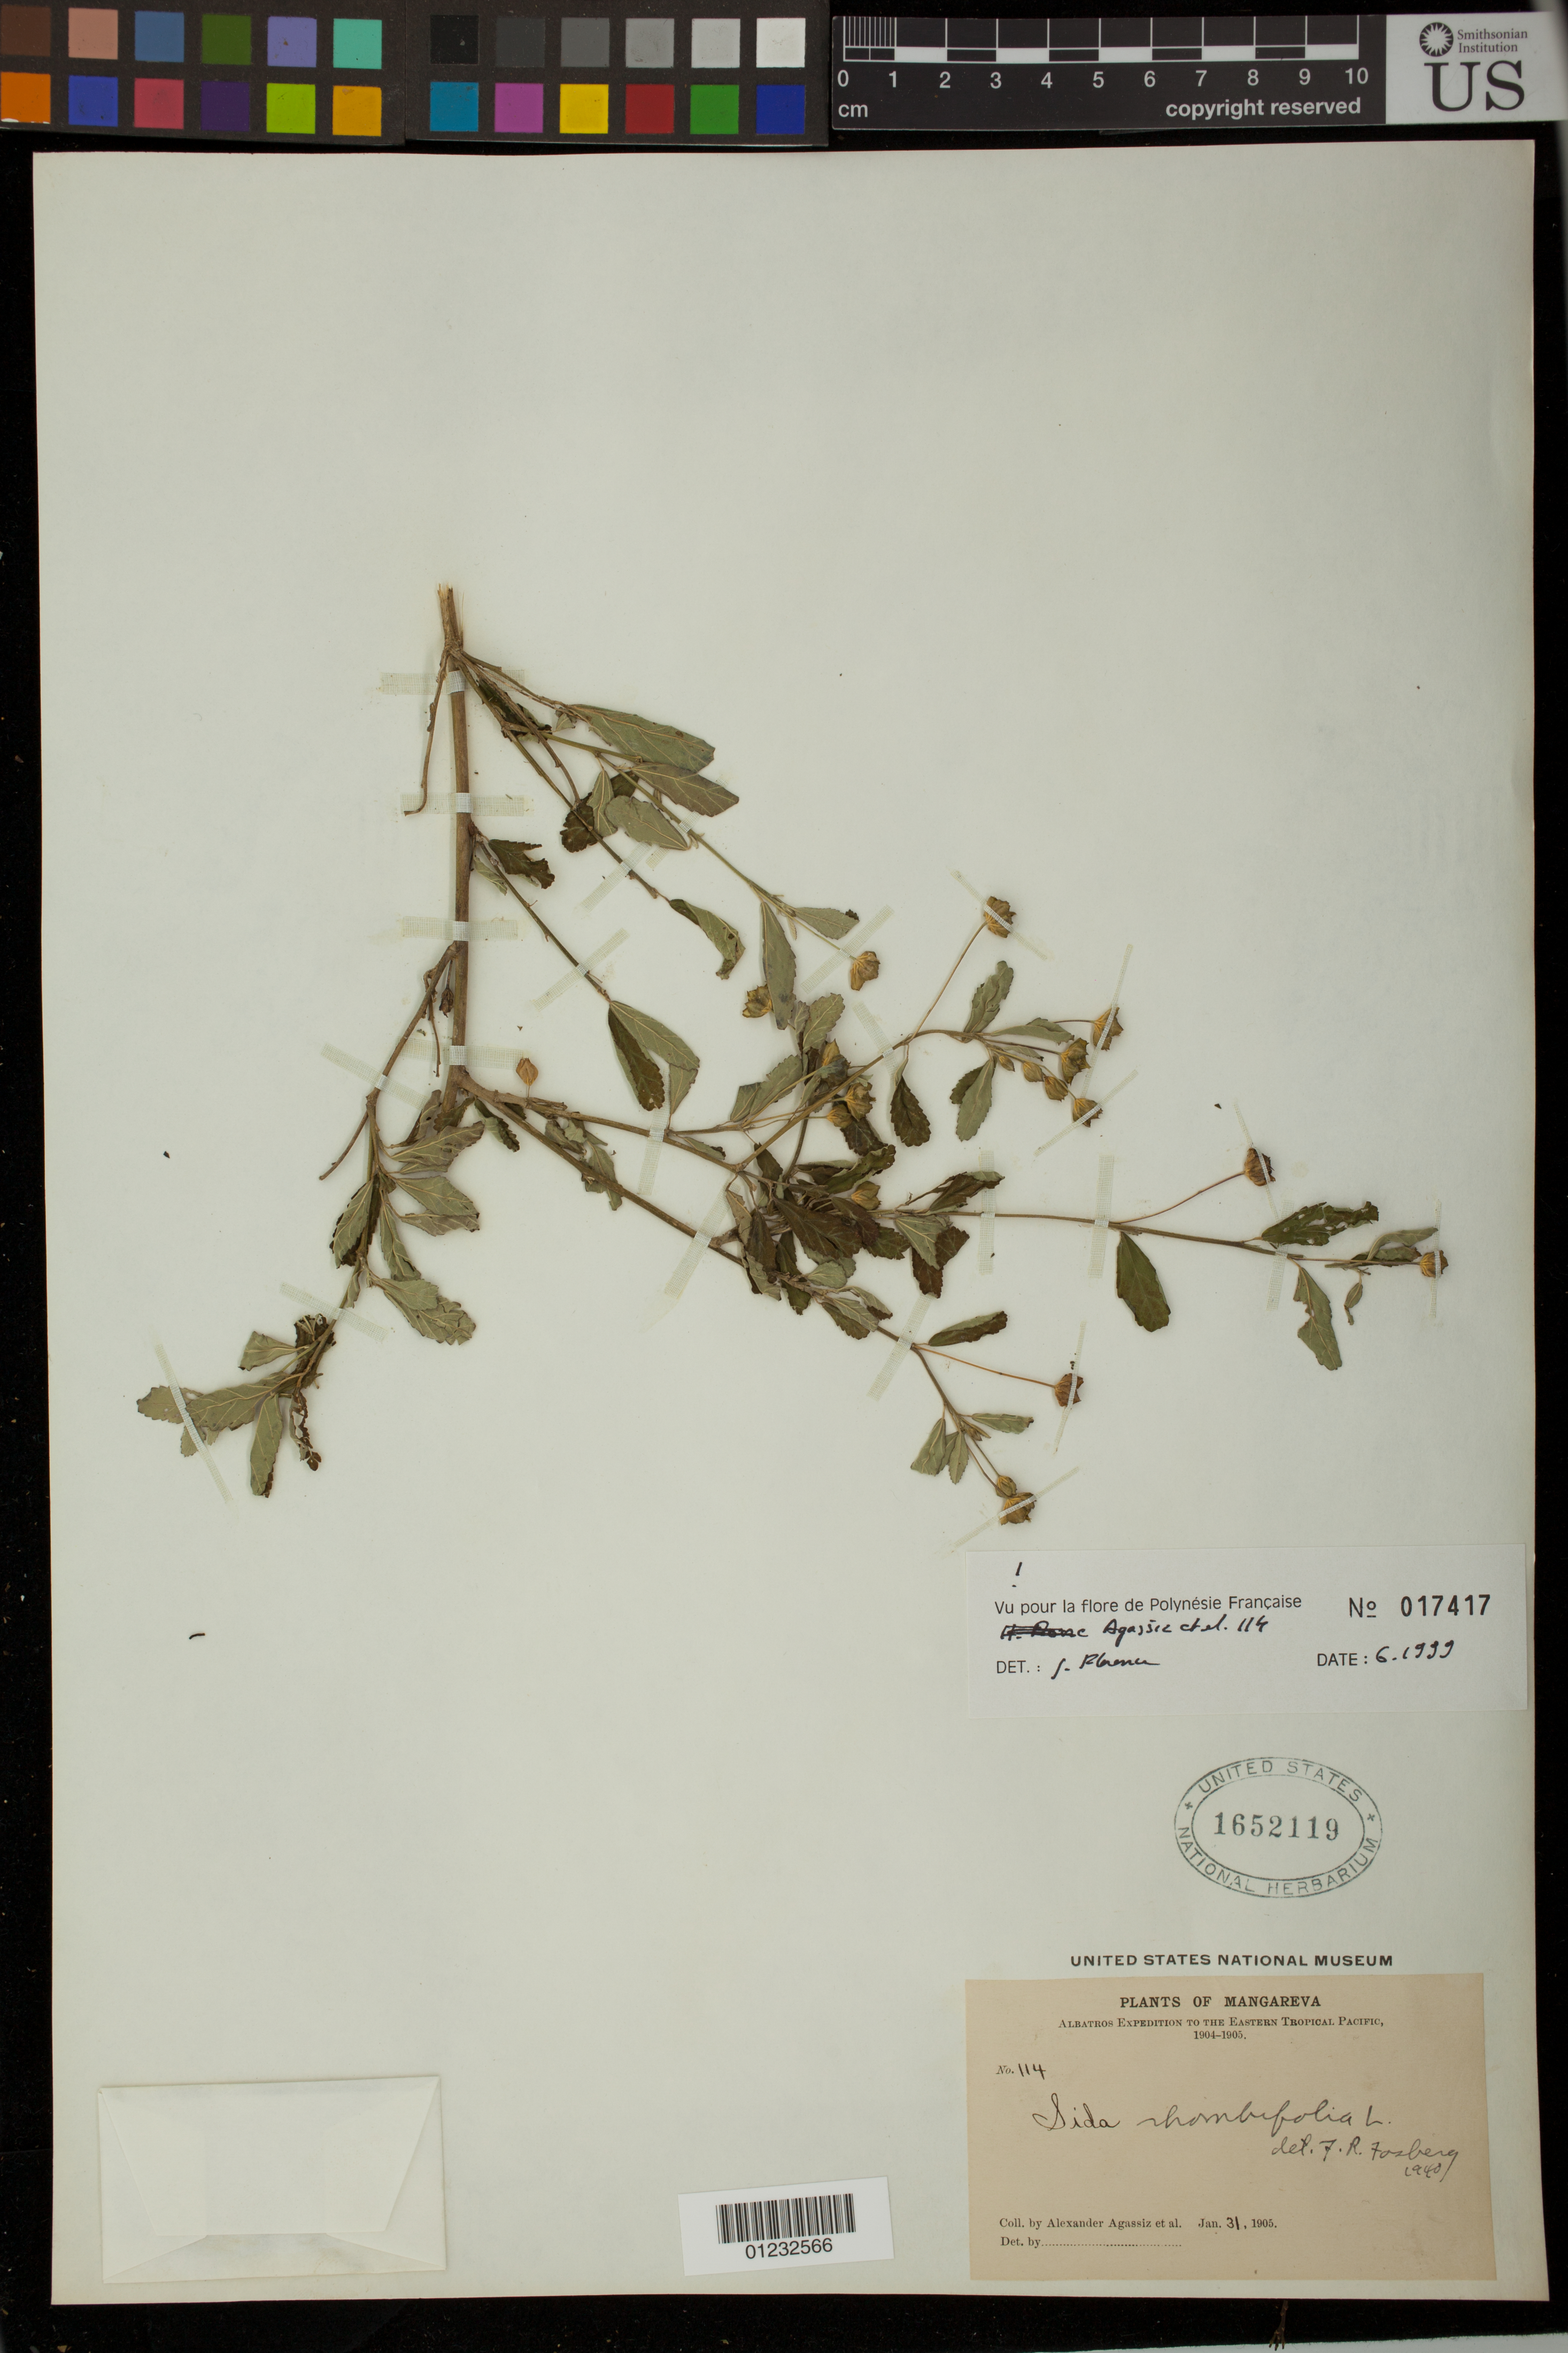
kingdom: Plantae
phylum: Tracheophyta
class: Magnoliopsida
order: Malvales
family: Malvaceae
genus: Sida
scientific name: Sida rhombifolia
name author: L.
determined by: Florence, J.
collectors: A. E. Agassiz et al.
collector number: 114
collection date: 1905-01-31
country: French Polynesia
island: Mangareva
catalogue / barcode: US 1652119